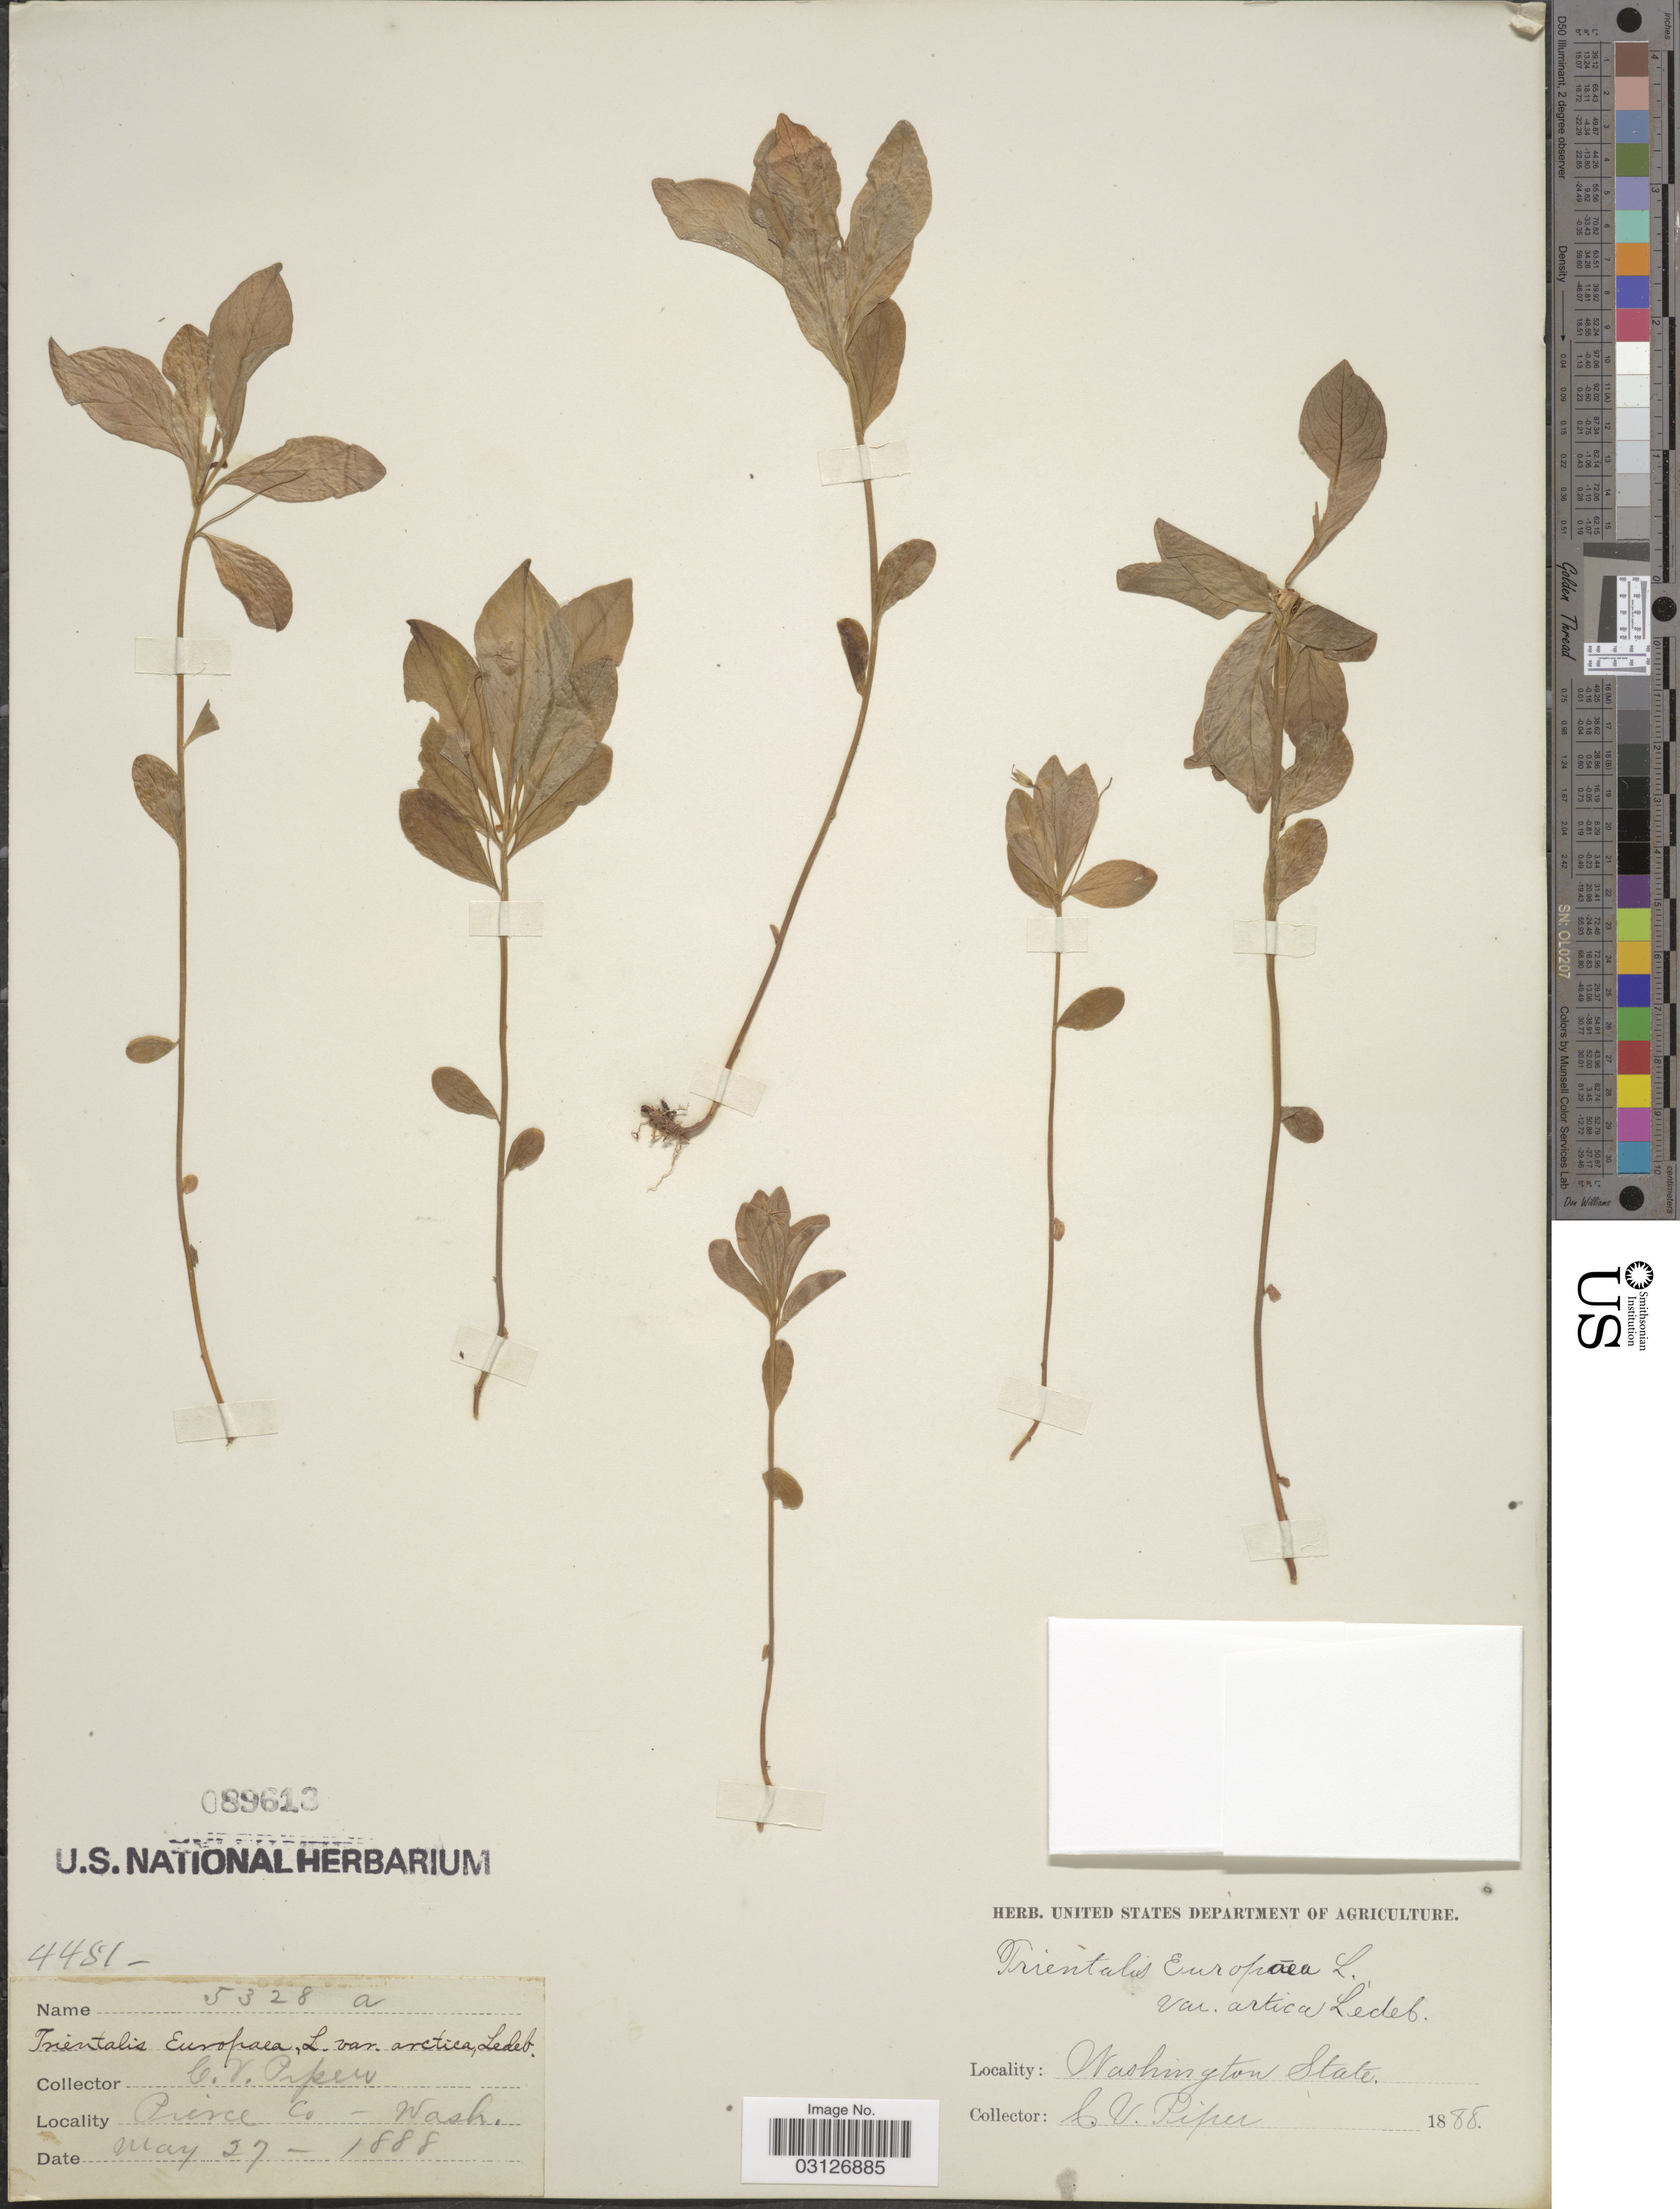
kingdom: Plantae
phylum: Tracheophyta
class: Magnoliopsida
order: Ericales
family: Primulaceae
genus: Trientalis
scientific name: Trientalis arctica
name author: Fisch. ex Hook.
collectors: C. V. Piper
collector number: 5328a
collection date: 1888-05-27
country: United States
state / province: Washington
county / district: Pierce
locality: Pierce Co.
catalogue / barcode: US 89613